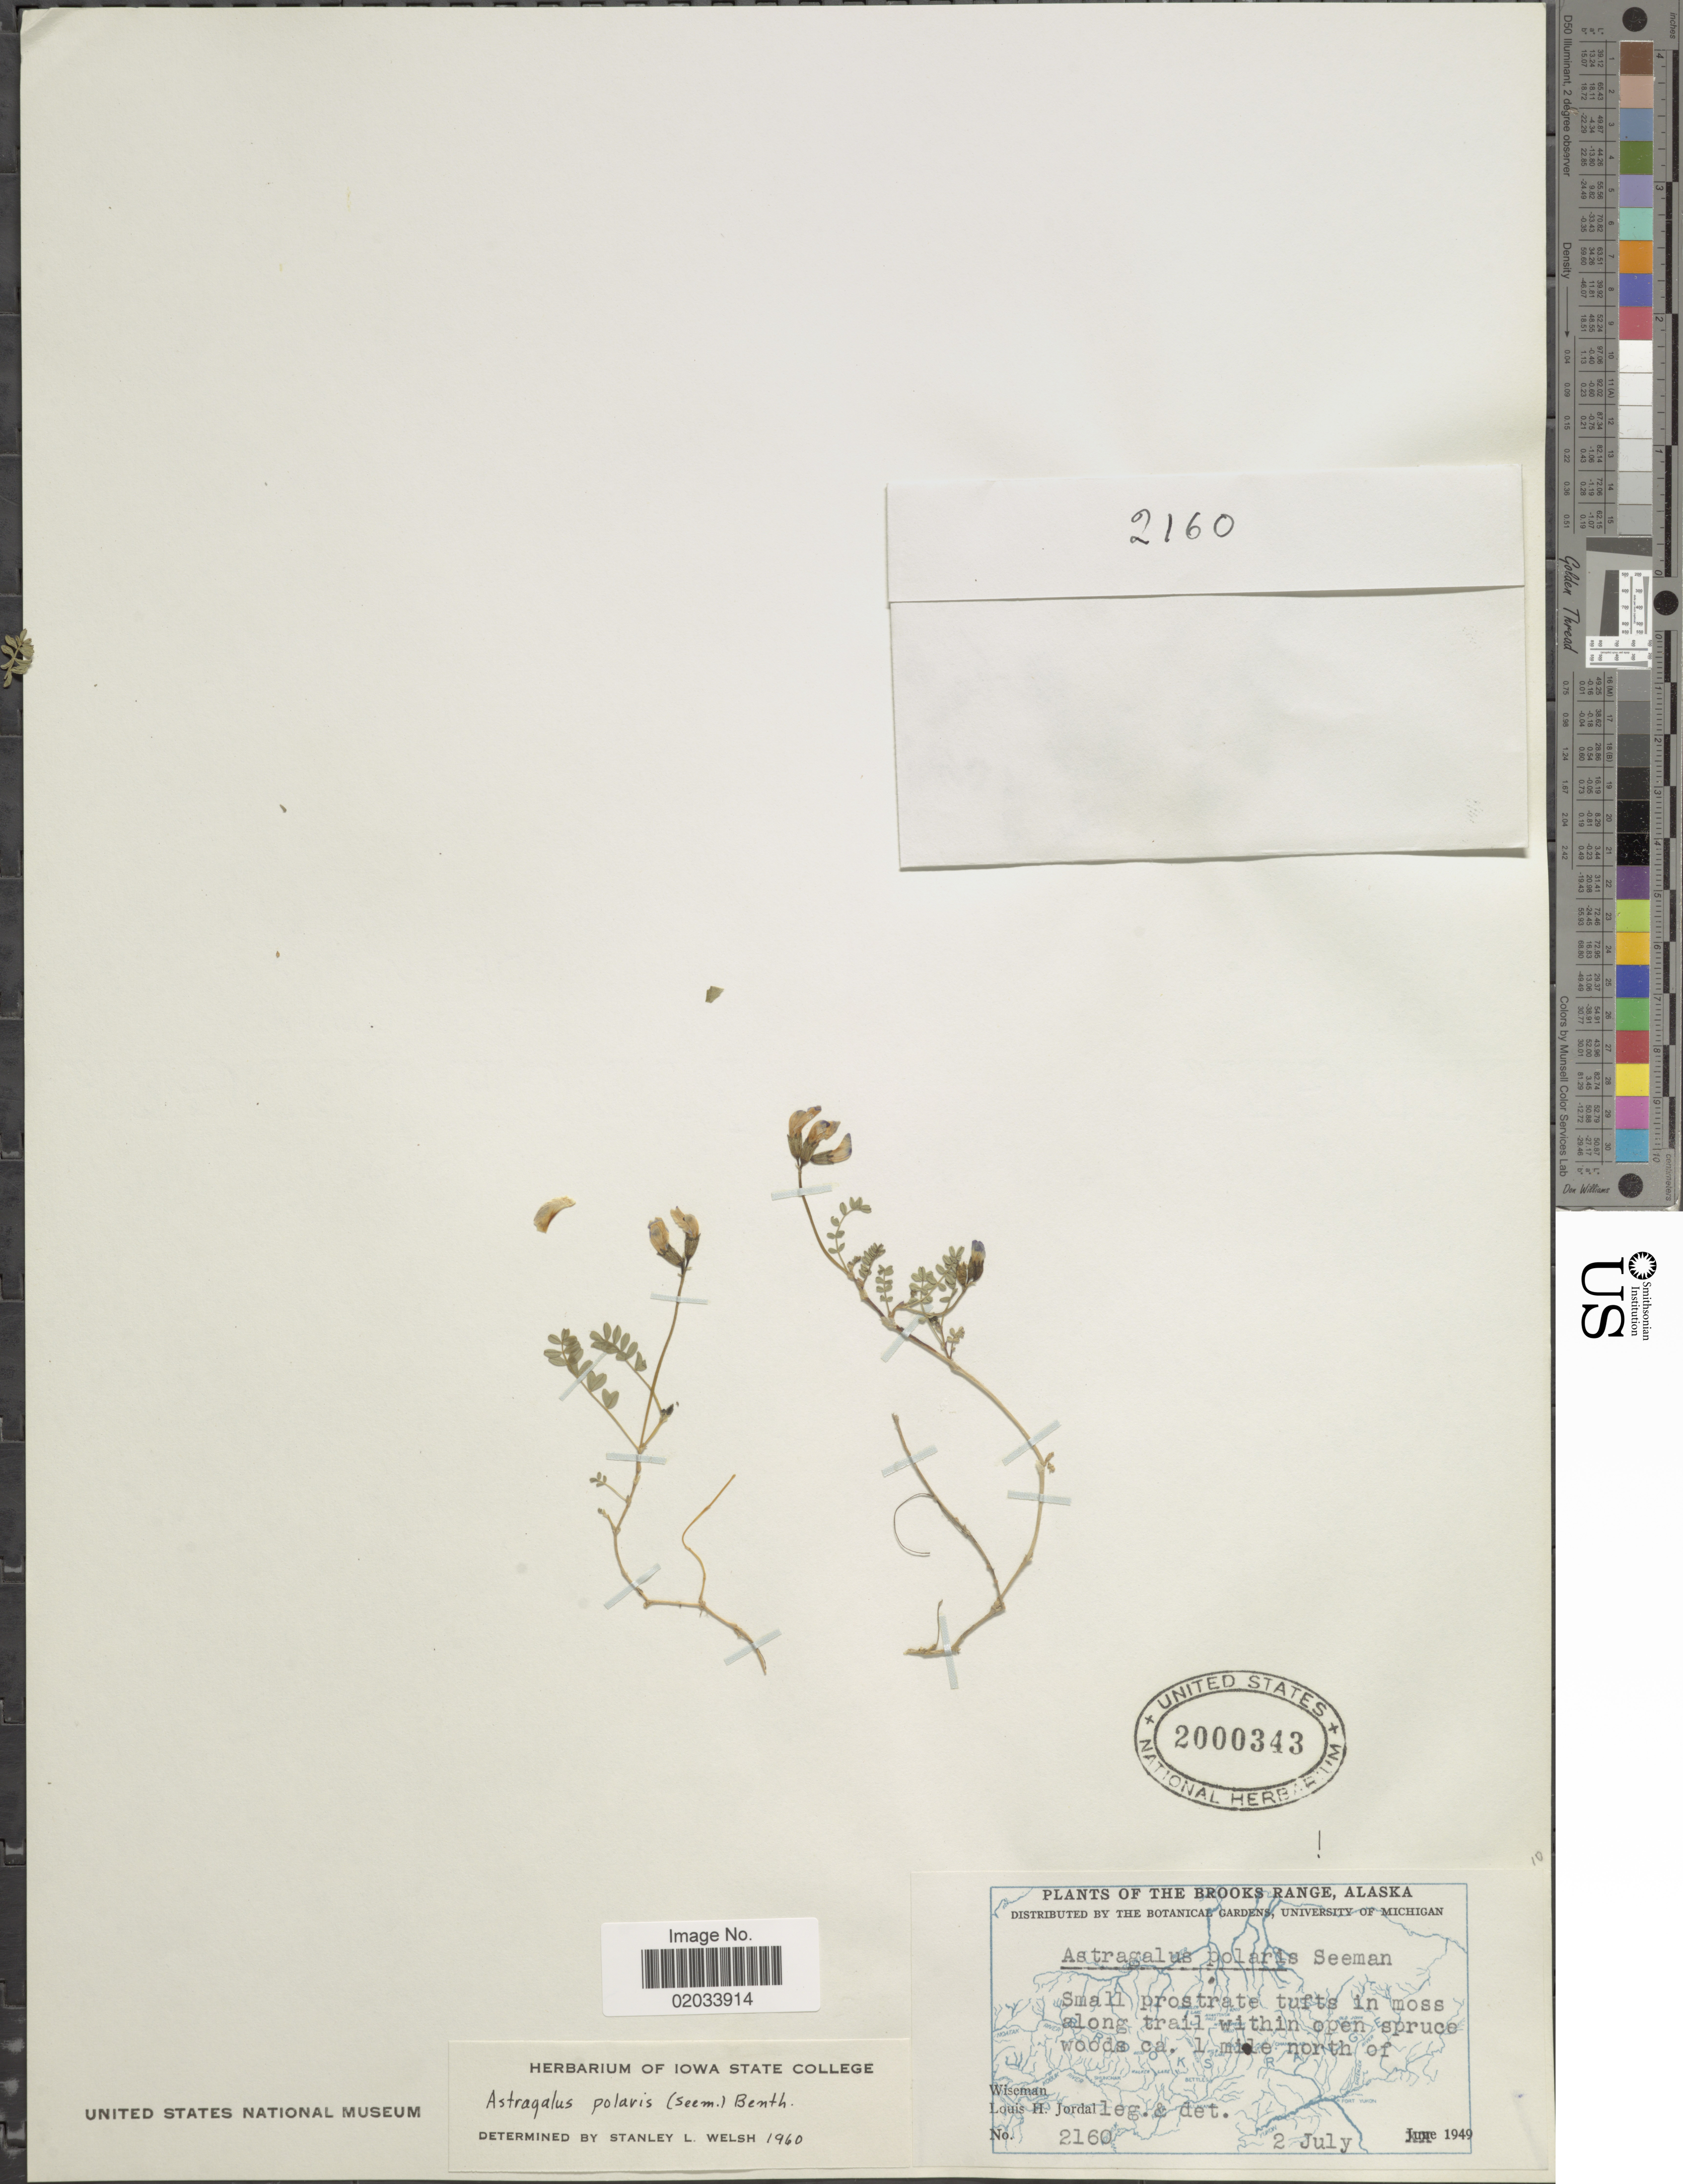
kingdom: Plantae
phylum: Tracheophyta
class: Magnoliopsida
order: Fabales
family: Fabaceae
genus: Astragalus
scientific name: Astragalus polaris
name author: (Seem.) Benth.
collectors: Wiseman, -- & L. Jordal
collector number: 2160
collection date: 1949-07-02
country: United States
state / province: Alaska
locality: Brooks Range. ca. 1 mile north of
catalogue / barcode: US 2000343